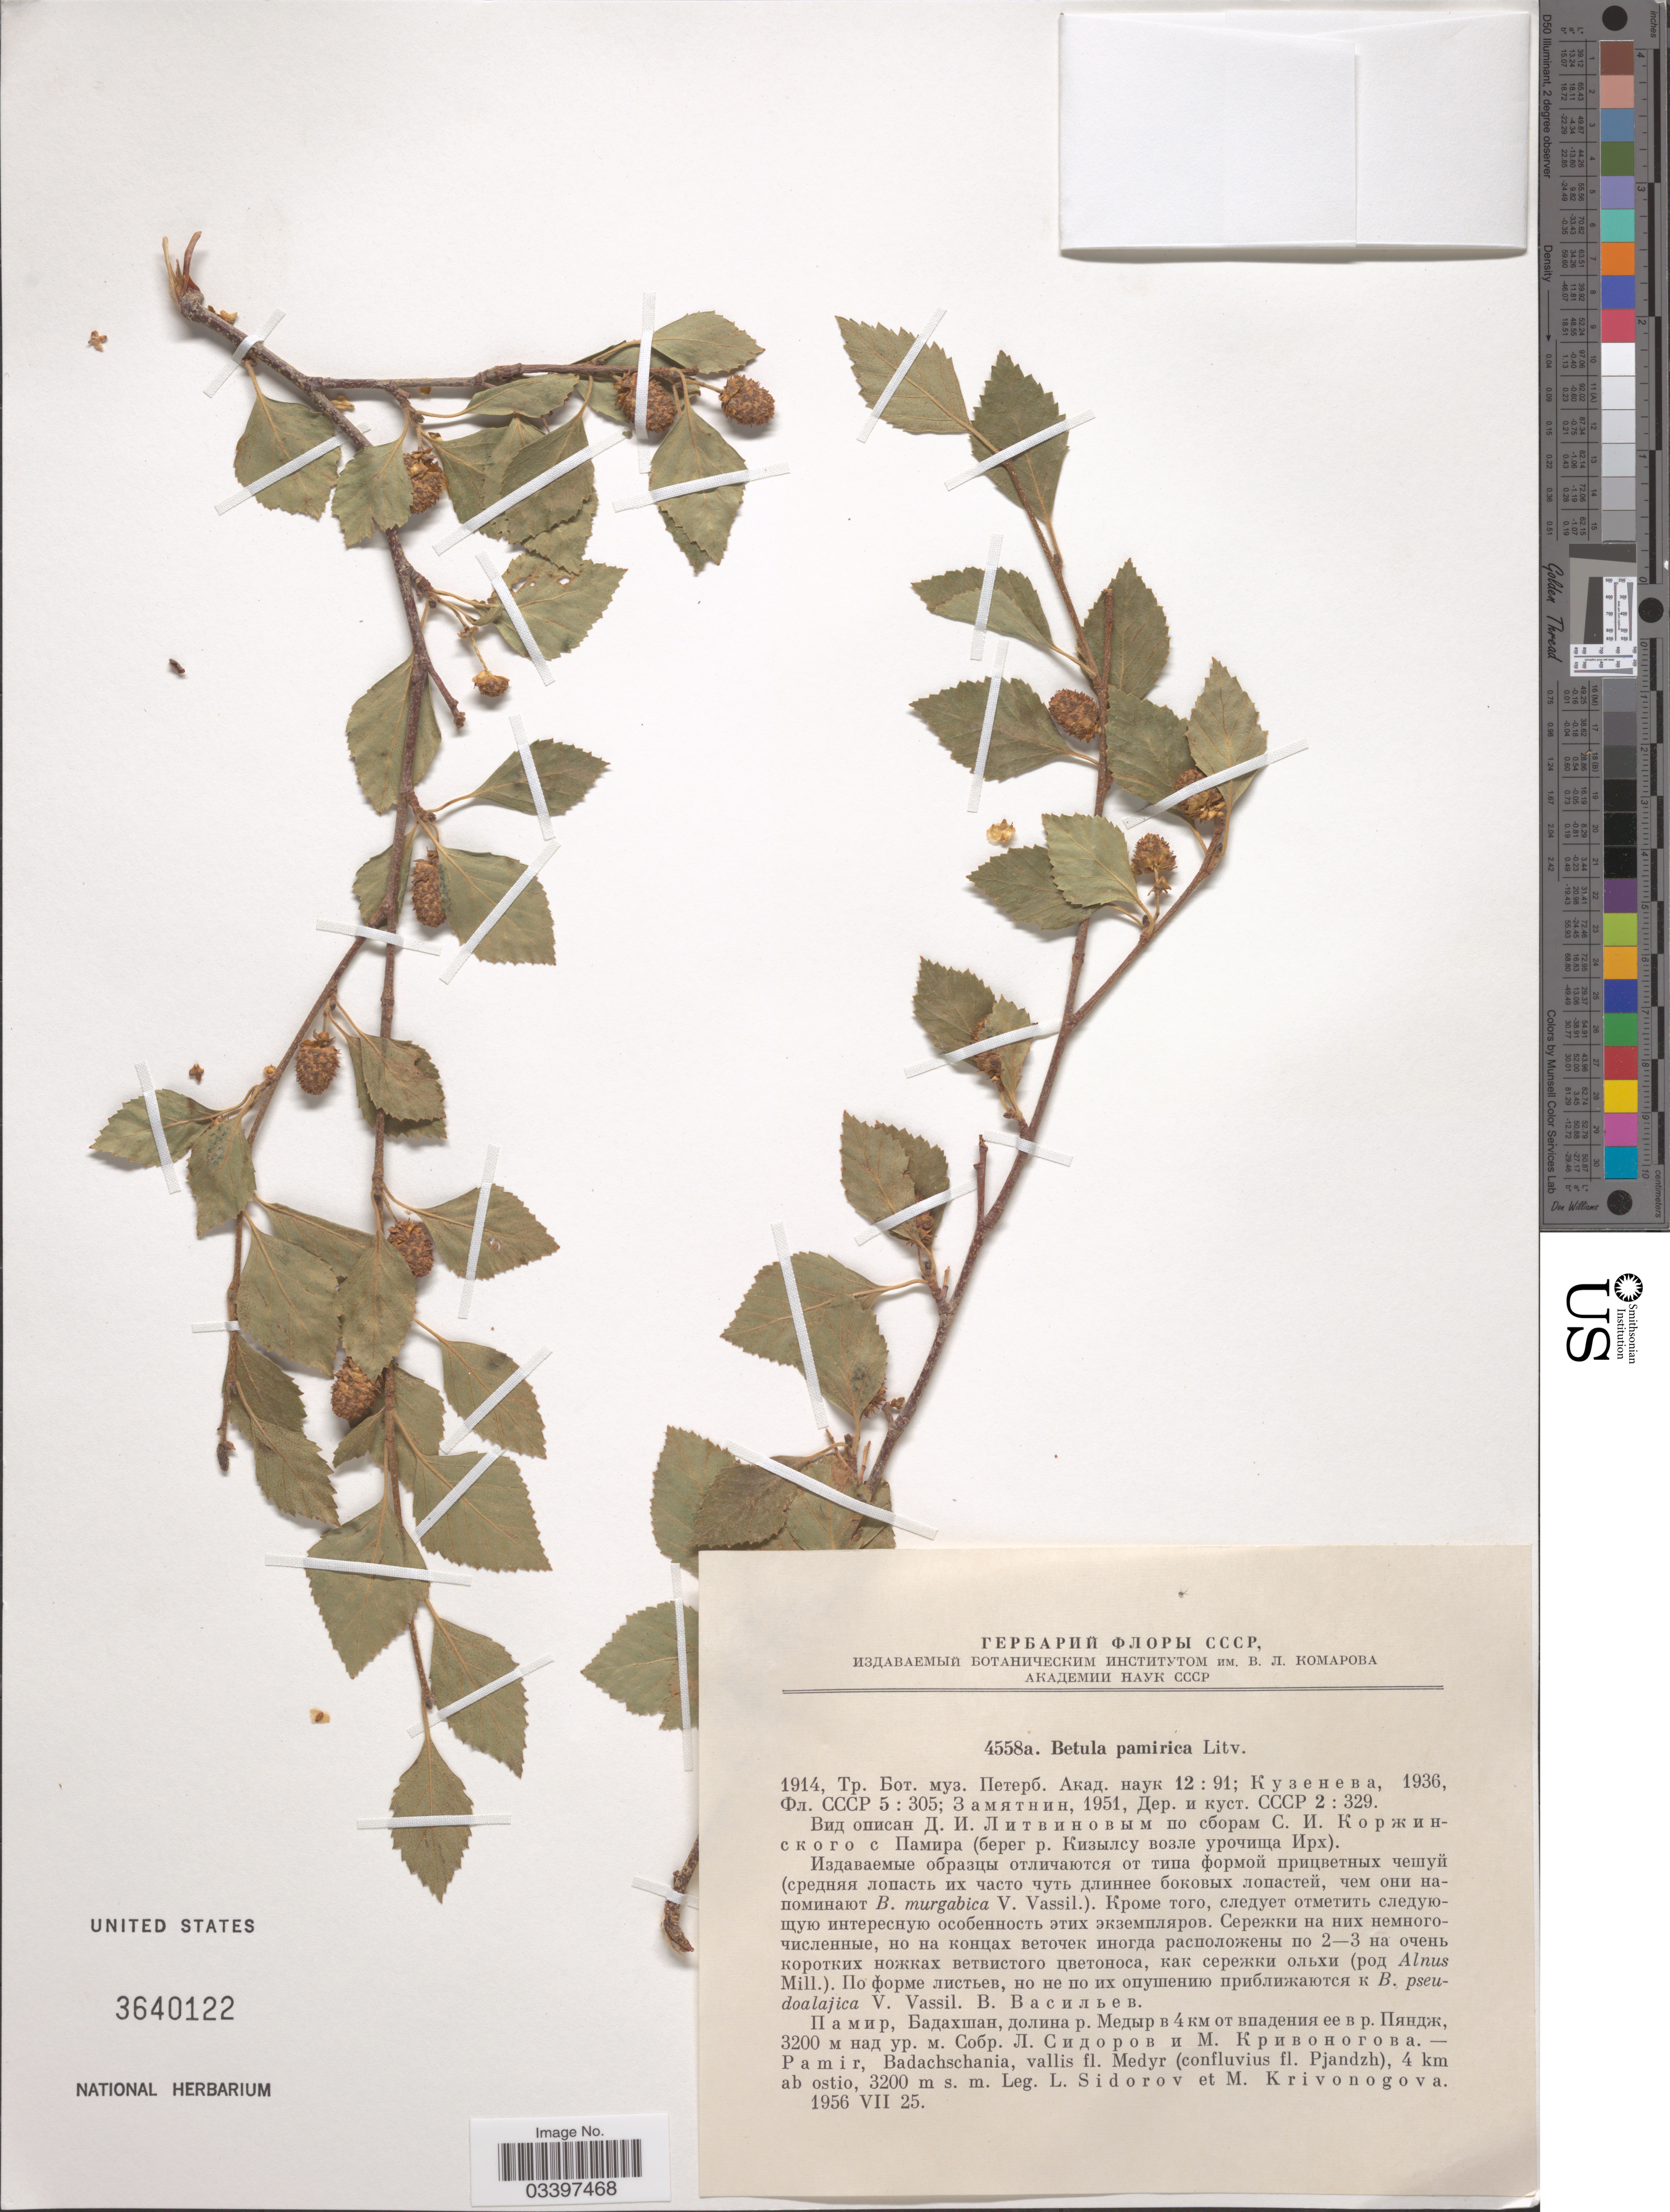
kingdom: Plantae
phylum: Tracheophyta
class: Magnoliopsida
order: Fagales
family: Betulaceae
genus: Betula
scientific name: Betula pamirica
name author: Litv.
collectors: L. Sidorov & M. Krivonogova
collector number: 4558a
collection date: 1956-07-25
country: Afghanistan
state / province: Badakhshan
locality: Pamir, Badachschania, vallis fl. Medyr (confluvius fl. Pjandzh), 4 km ab ostio.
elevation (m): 3200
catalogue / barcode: US 3640122